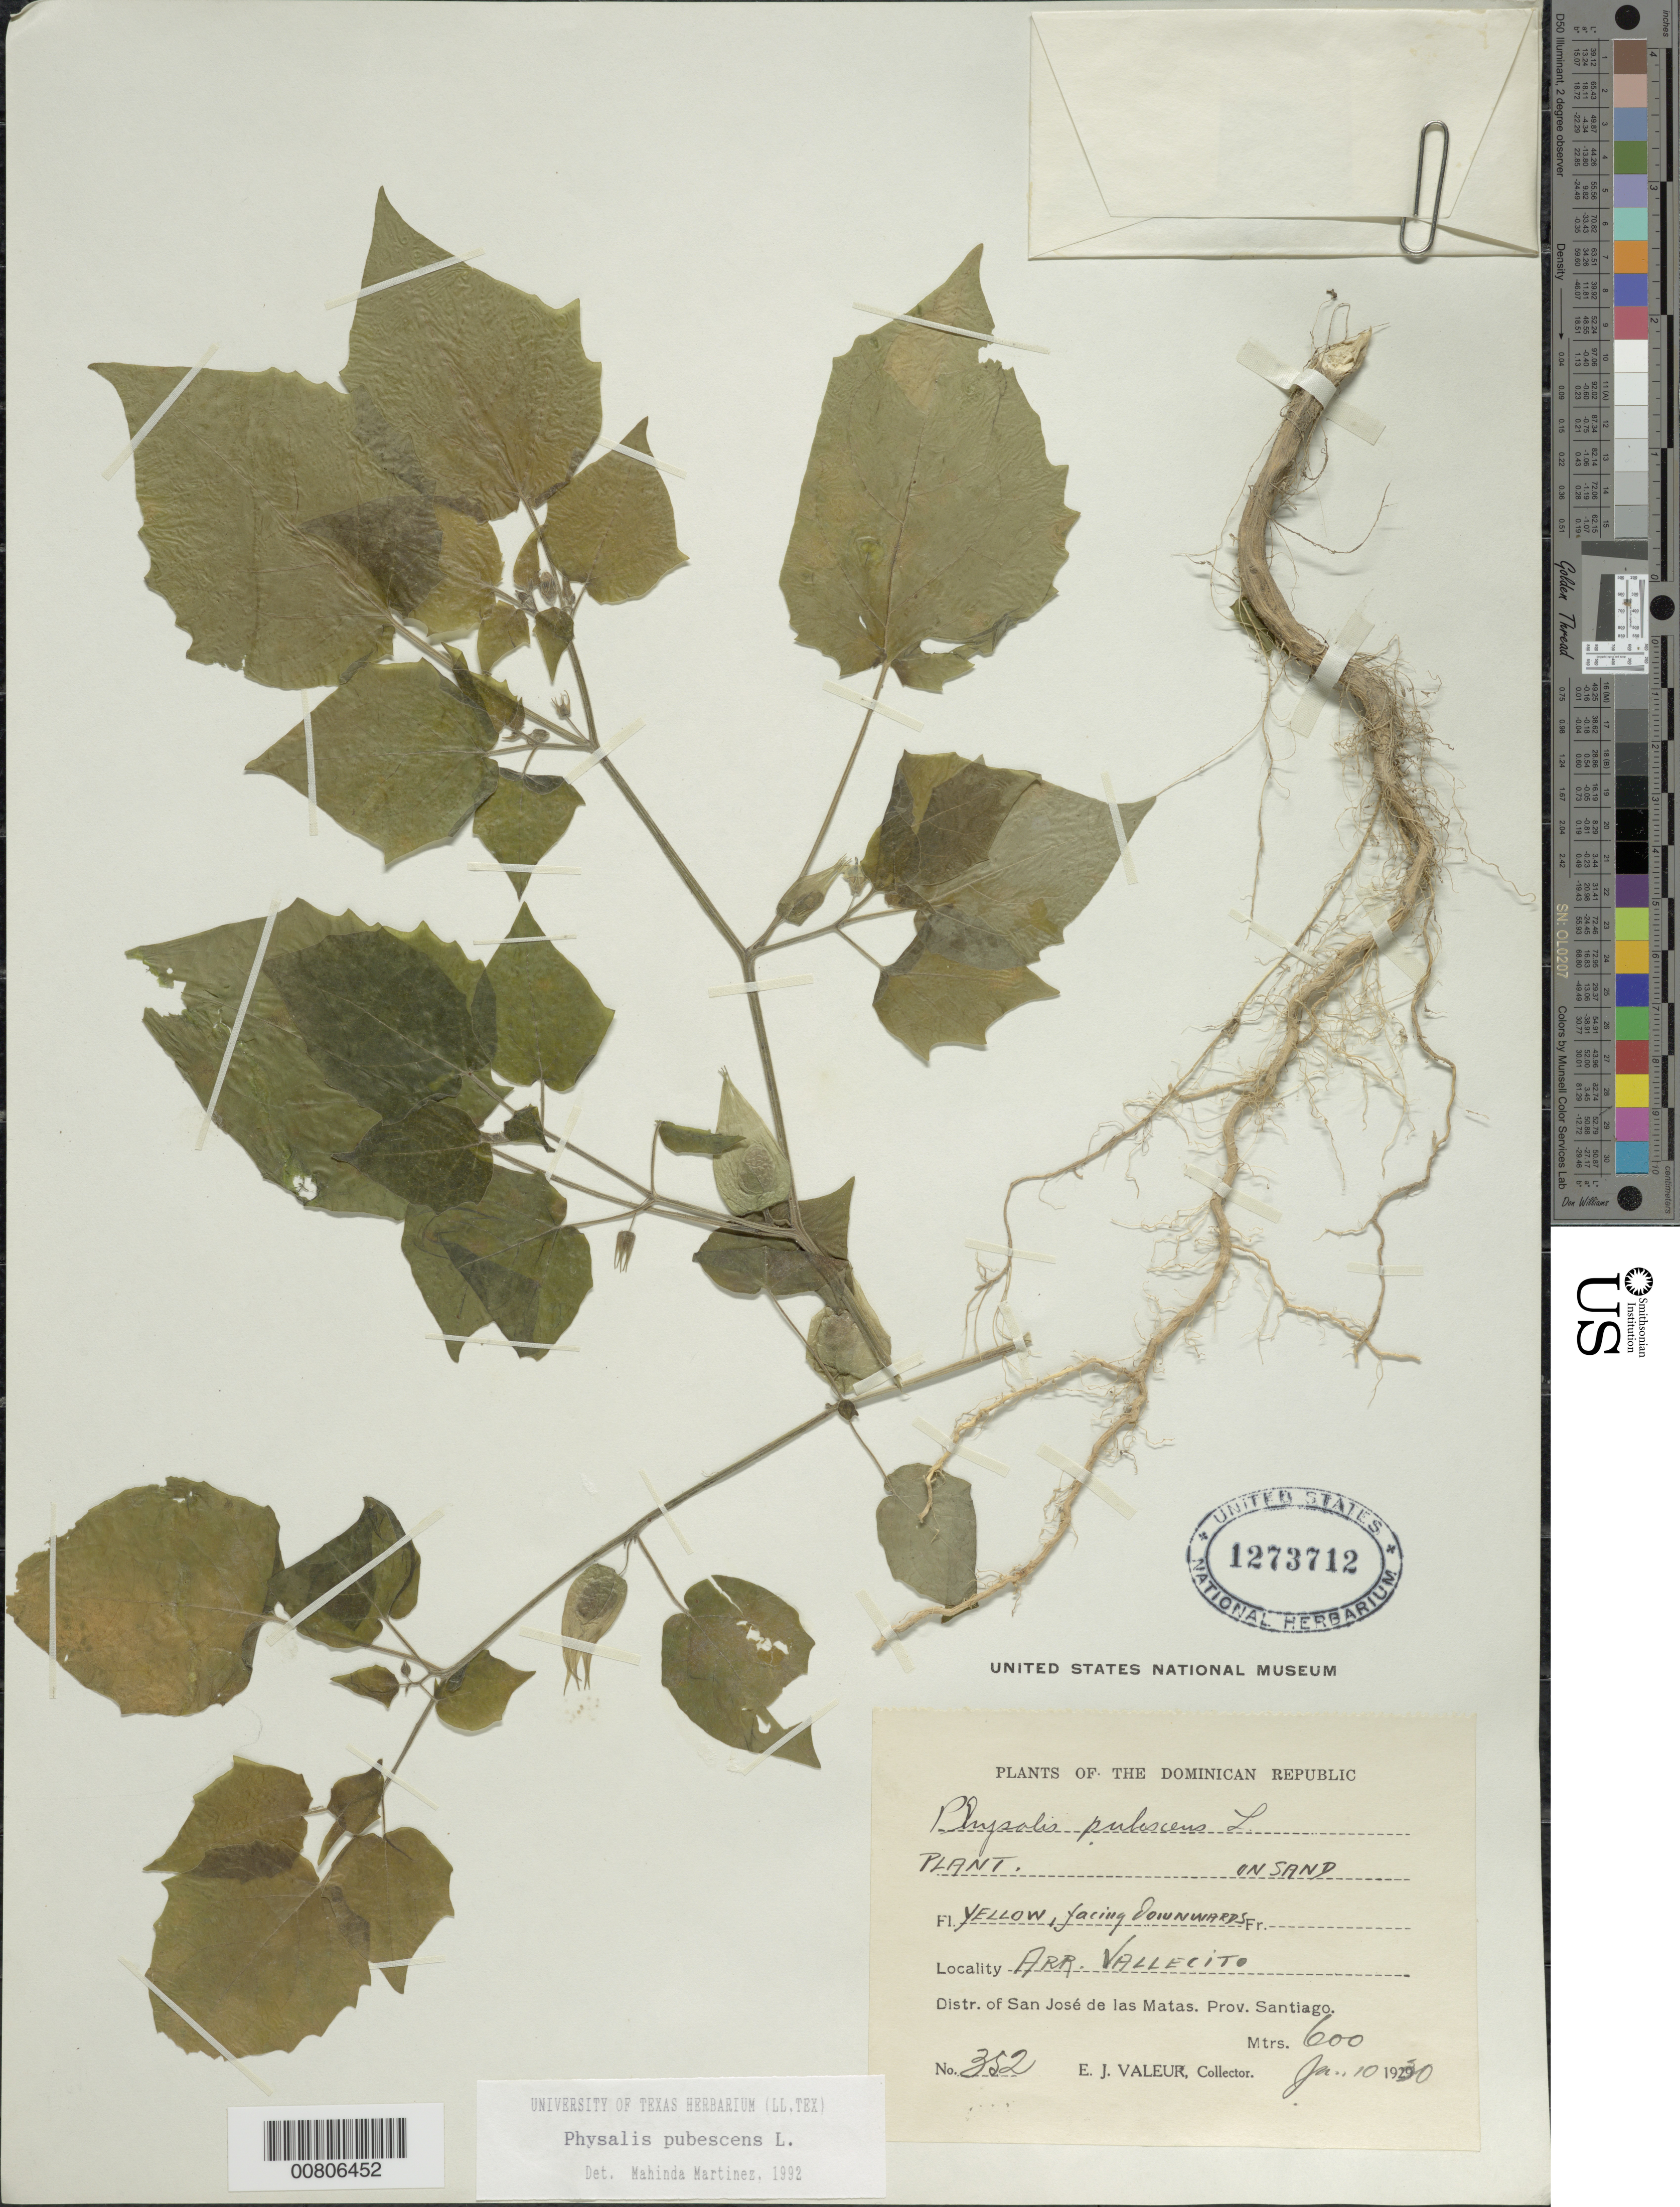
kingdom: Plantae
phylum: Tracheophyta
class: Magnoliopsida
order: Solanales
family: Solanaceae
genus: Physalis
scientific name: Physalis pubescens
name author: L.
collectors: E. Valeur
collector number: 352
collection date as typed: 10 Jan 1930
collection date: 1930-01-10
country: Dominican Republic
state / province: Santiago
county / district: San José de las Matas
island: Hispaniola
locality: Arr. Vallecito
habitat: On sand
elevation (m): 600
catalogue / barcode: US 1273712